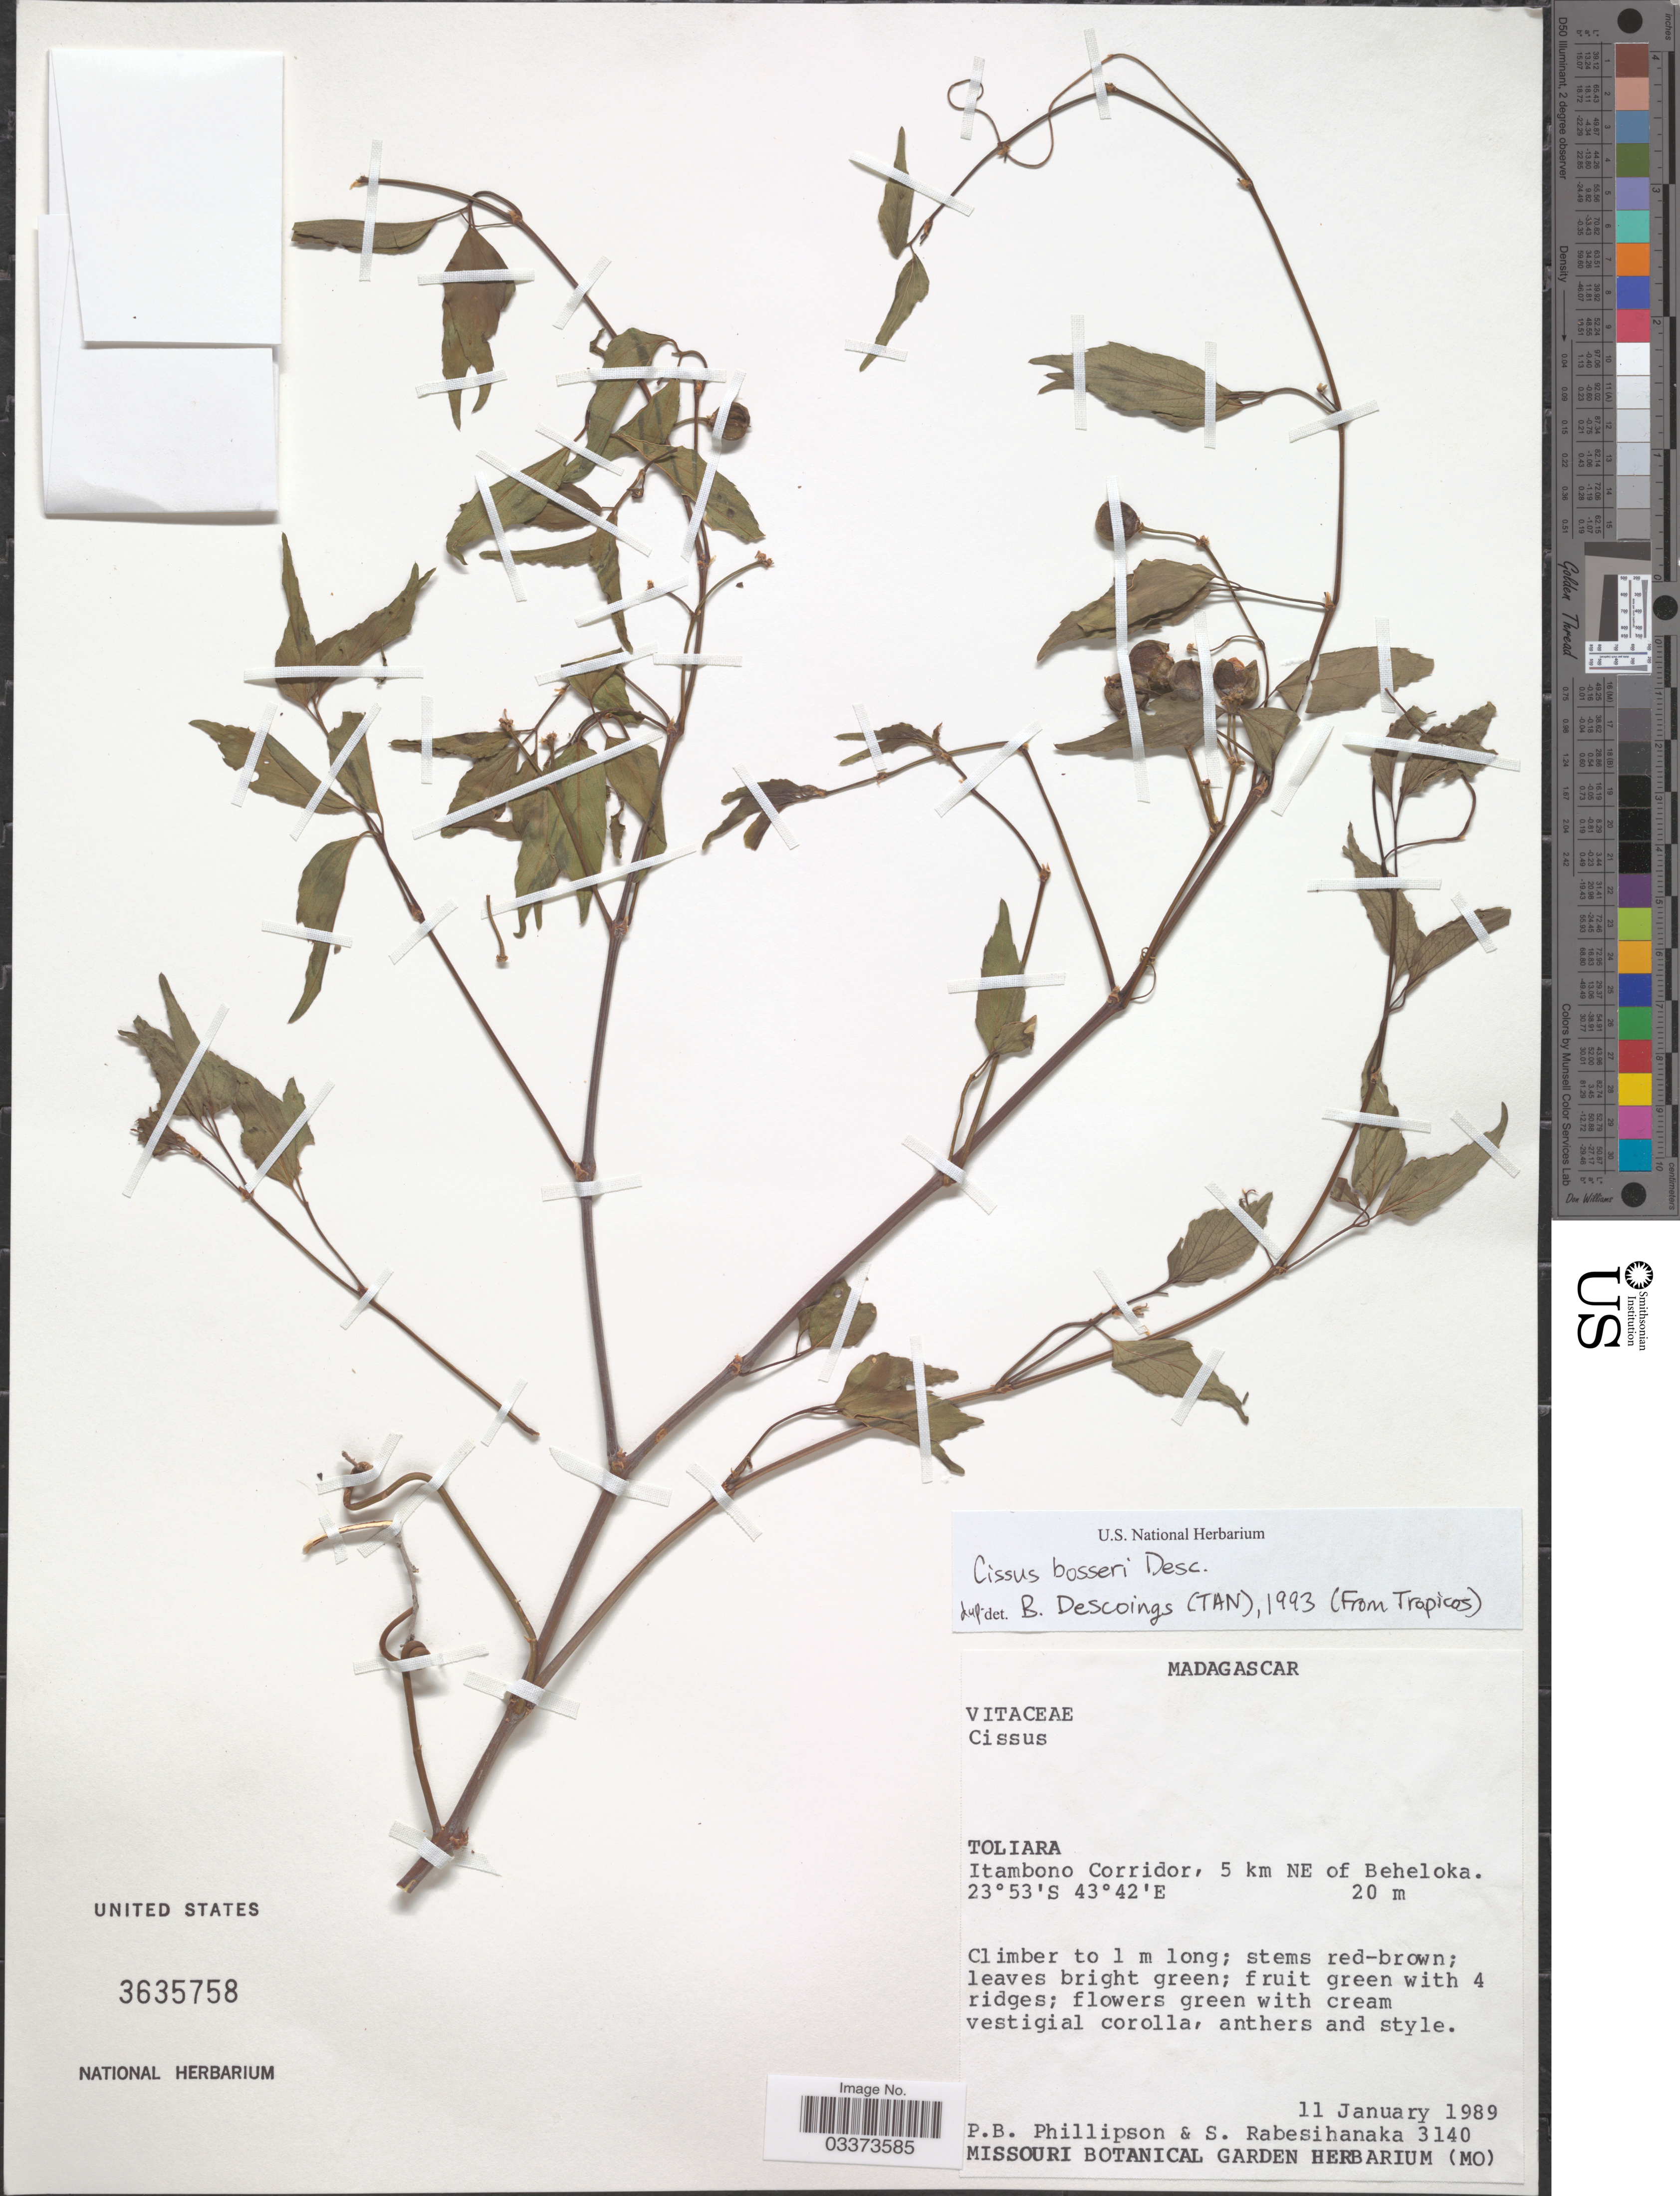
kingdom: Plantae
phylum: Tracheophyta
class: Magnoliopsida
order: Vitales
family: Vitaceae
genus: Cissus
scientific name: Cissus bosseri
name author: Desc.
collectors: P. B. Phillipson & S. Rabesihanaka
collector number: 3140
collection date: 1989-01-11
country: Madagascar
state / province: Atsimo-Andrefana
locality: Itambo Corridor, 5 km NE of Beheloka.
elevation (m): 20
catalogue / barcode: US 3635758